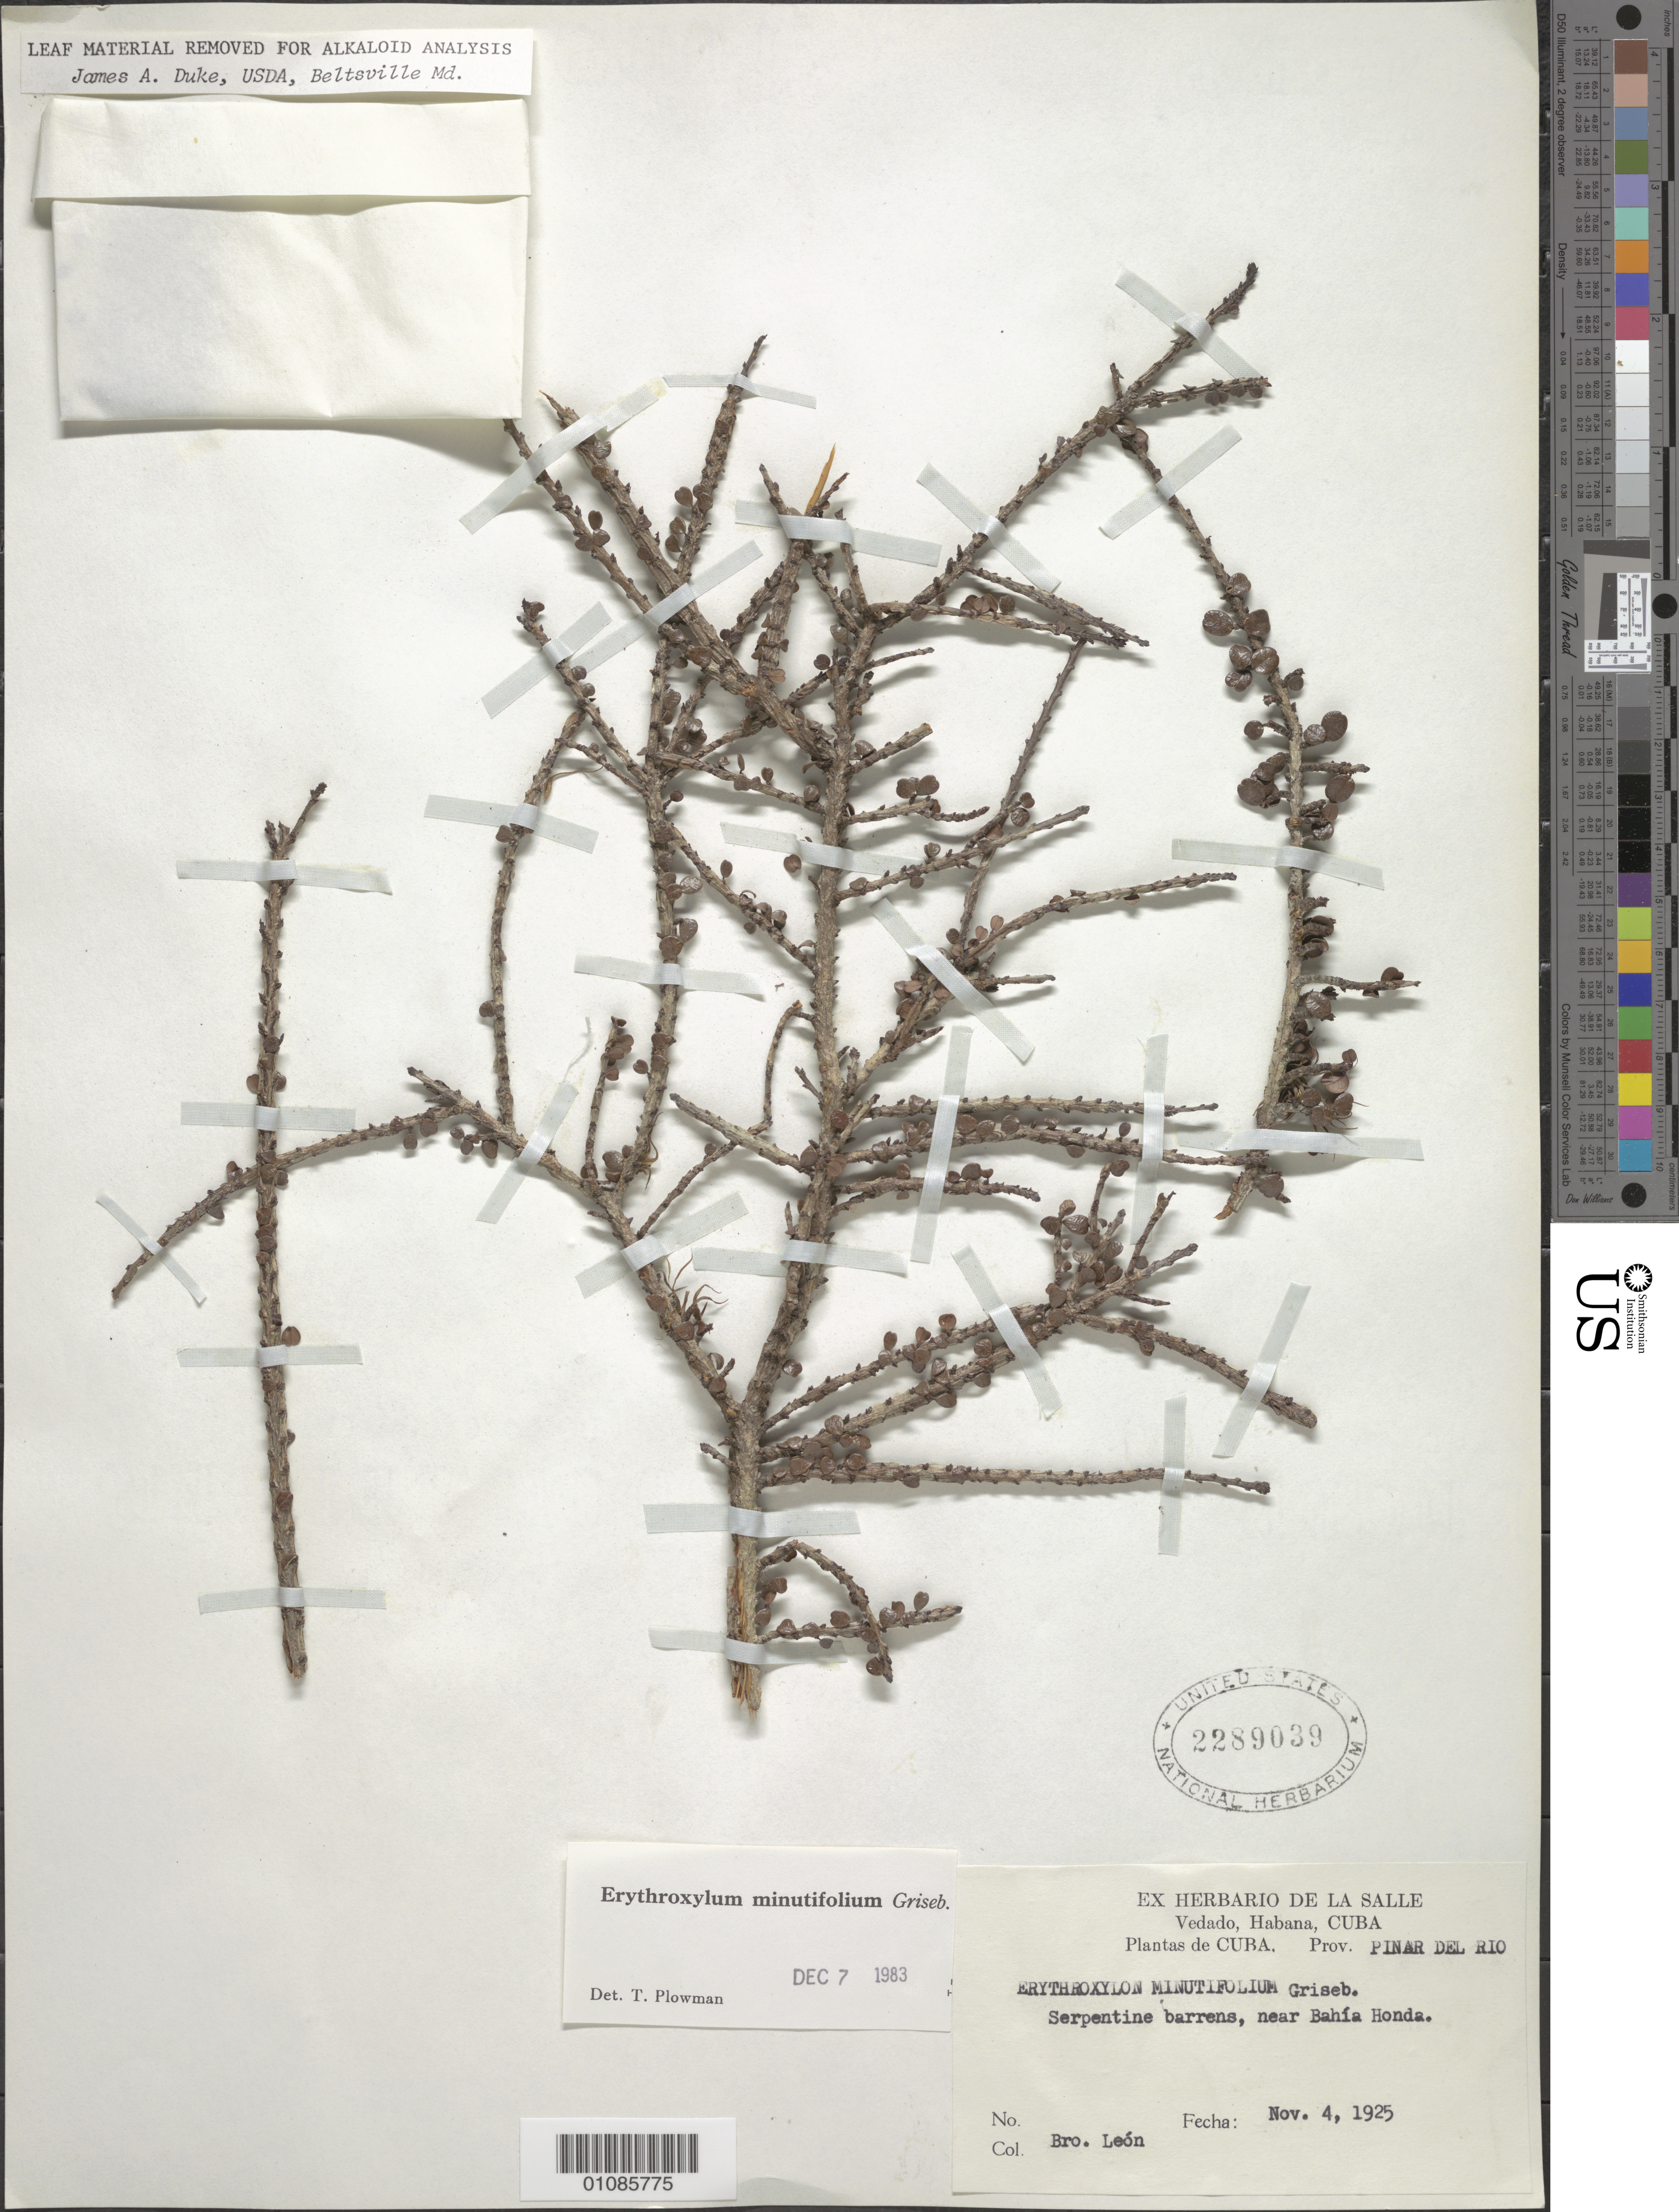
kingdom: Plantae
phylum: Tracheophyta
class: Magnoliopsida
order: Malpighiales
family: Erythroxylaceae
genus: Erythroxylum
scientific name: Erythroxylum minutifolium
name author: Griseb.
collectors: Bro. León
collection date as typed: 04 Nov 1925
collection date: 1925-11-04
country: Cuba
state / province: Pinar del Rio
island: Cuba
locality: near Bahia Honda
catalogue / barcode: US 2289039